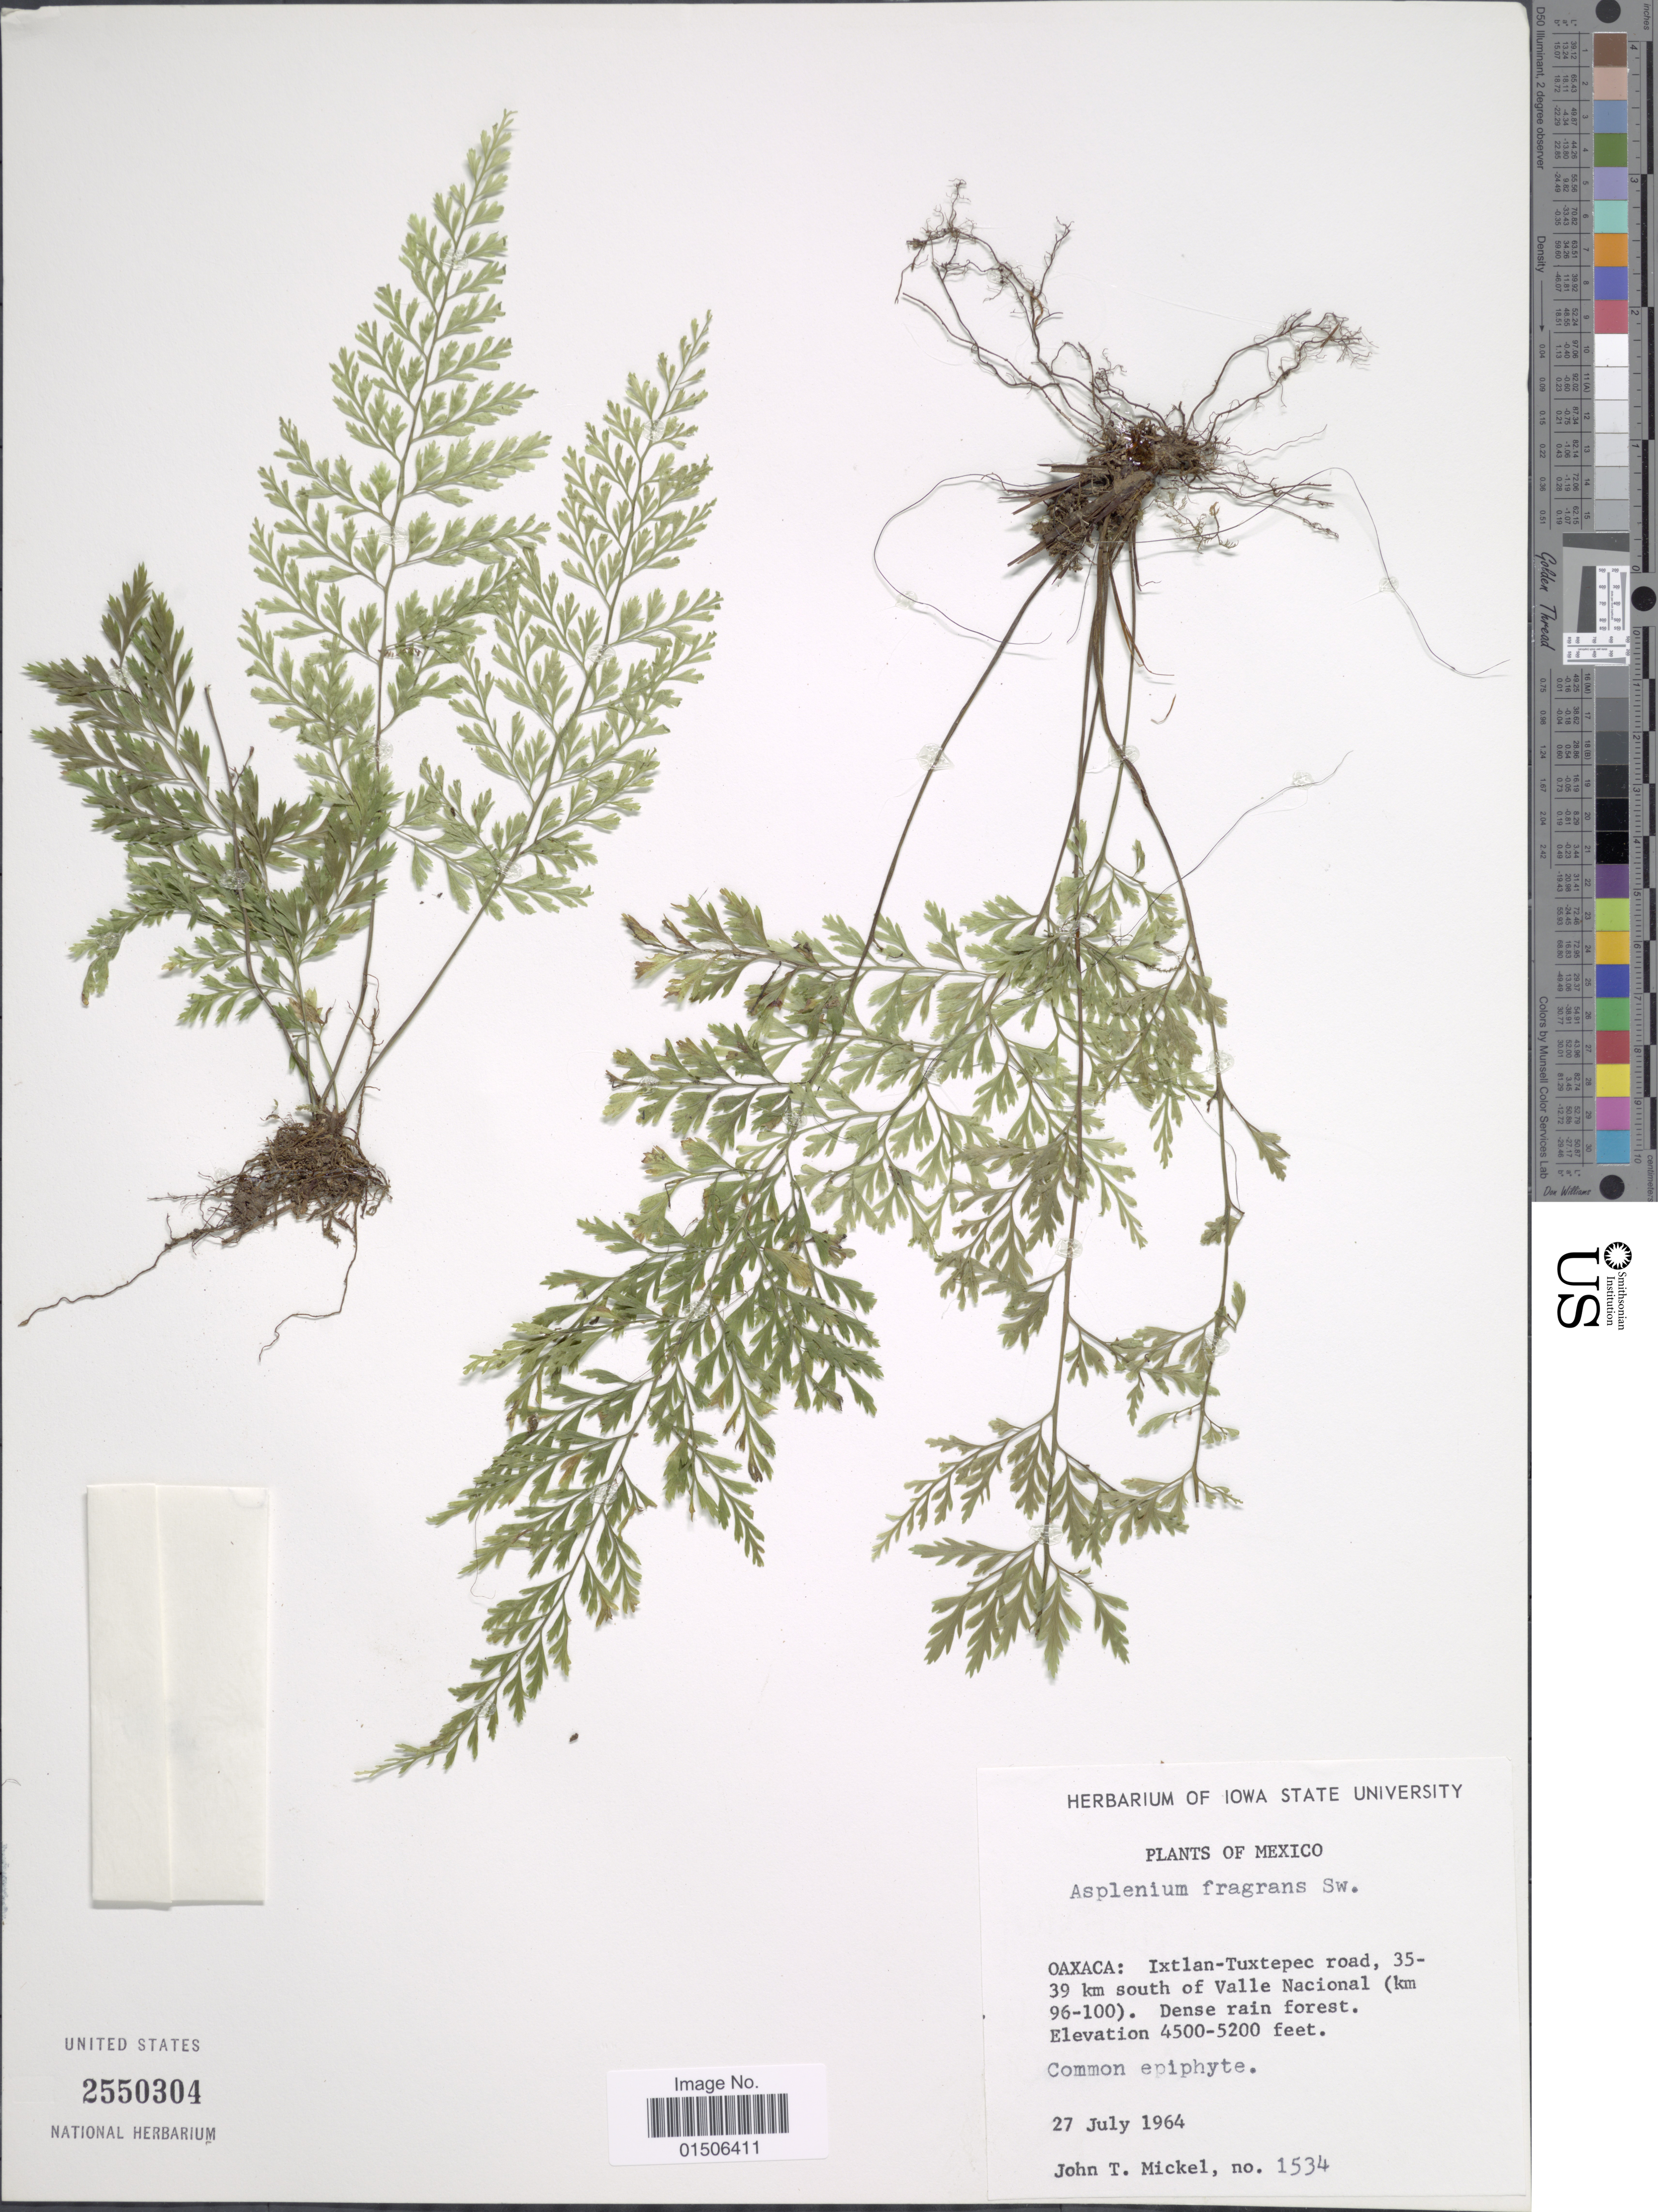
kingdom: Plantae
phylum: Tracheophyta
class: Polypodiopsida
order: Polypodiales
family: Aspleniaceae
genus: Asplenium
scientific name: Asplenium fragrans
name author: Sw.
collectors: J. T. Mickel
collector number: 1534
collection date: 1964-07-27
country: Mexico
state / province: Oaxaca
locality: Ixtlan-Tuxtepec road, 35-39 km south of Valle Nacional (km 96-100)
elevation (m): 1372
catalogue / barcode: US 2550304